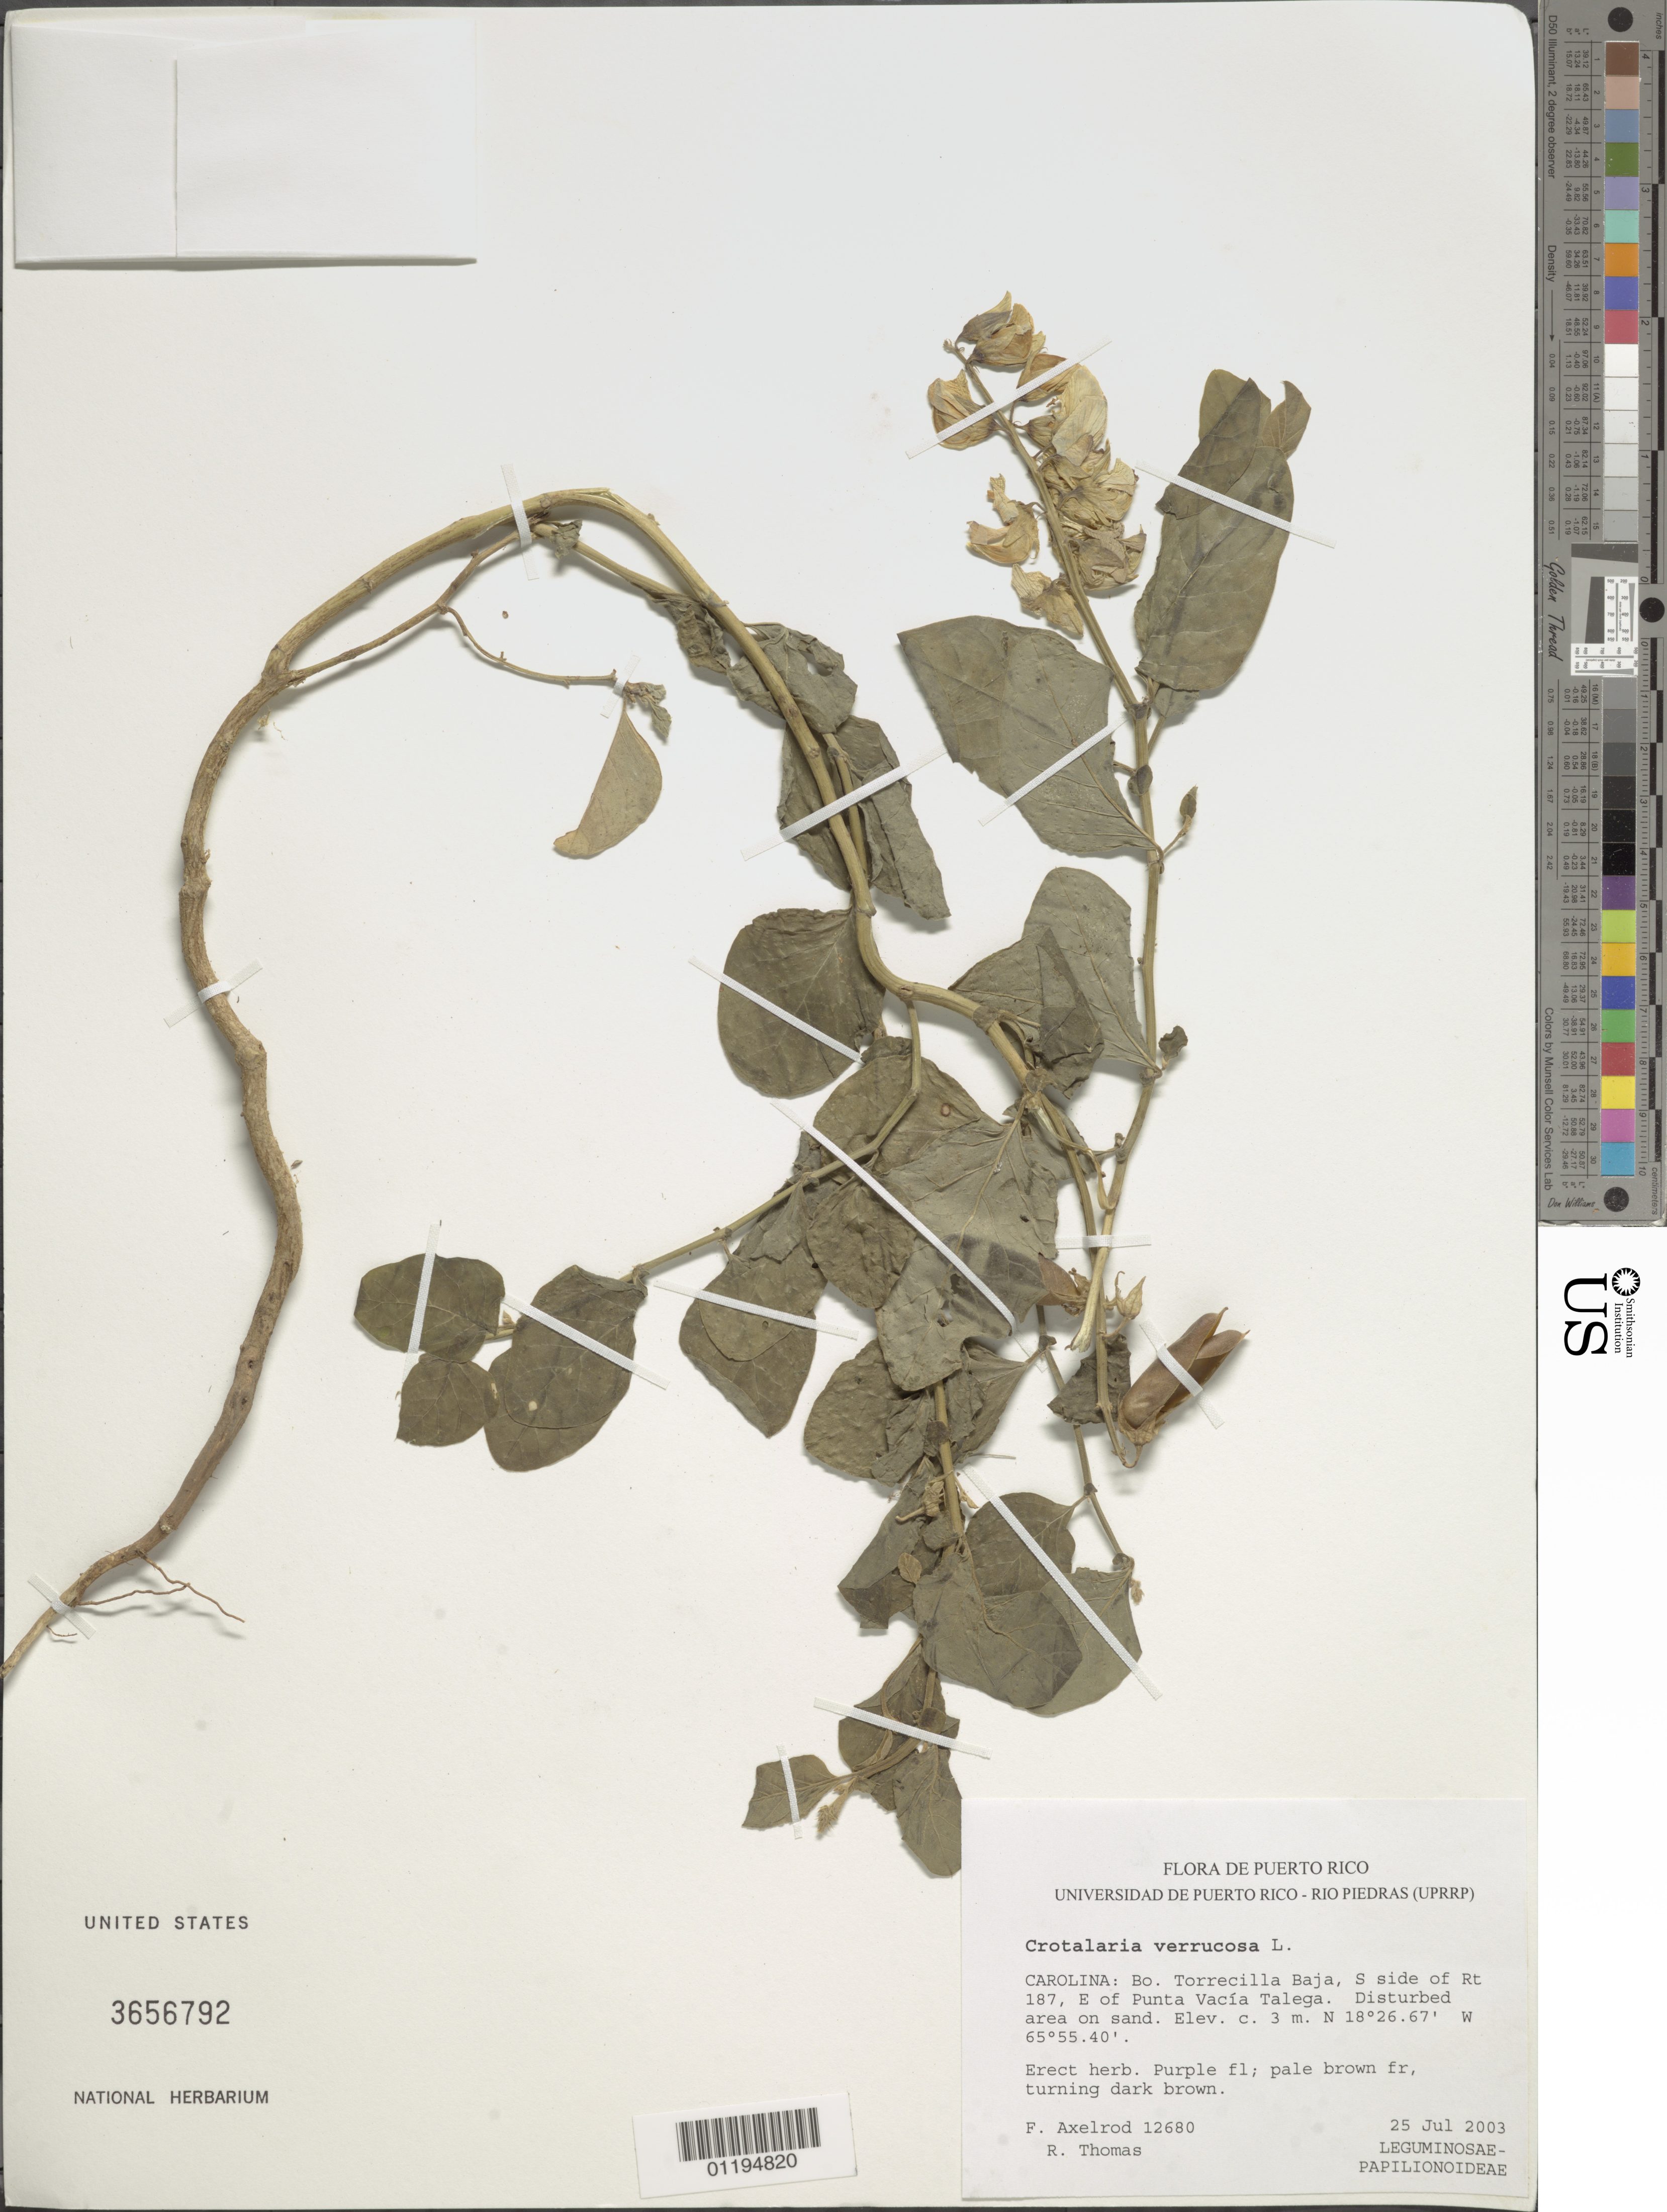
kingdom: Plantae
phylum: Tracheophyta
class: Magnoliopsida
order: Fabales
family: Fabaceae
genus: Crotalaria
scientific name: Crotalaria verrucosa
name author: L.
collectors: F. S. Axelrod & R. Thomas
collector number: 12680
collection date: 2003-07-25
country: Puerto Rico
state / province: Carolina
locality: S side of Rt 187, E of Punta Vacia Talega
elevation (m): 3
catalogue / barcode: US 3656792